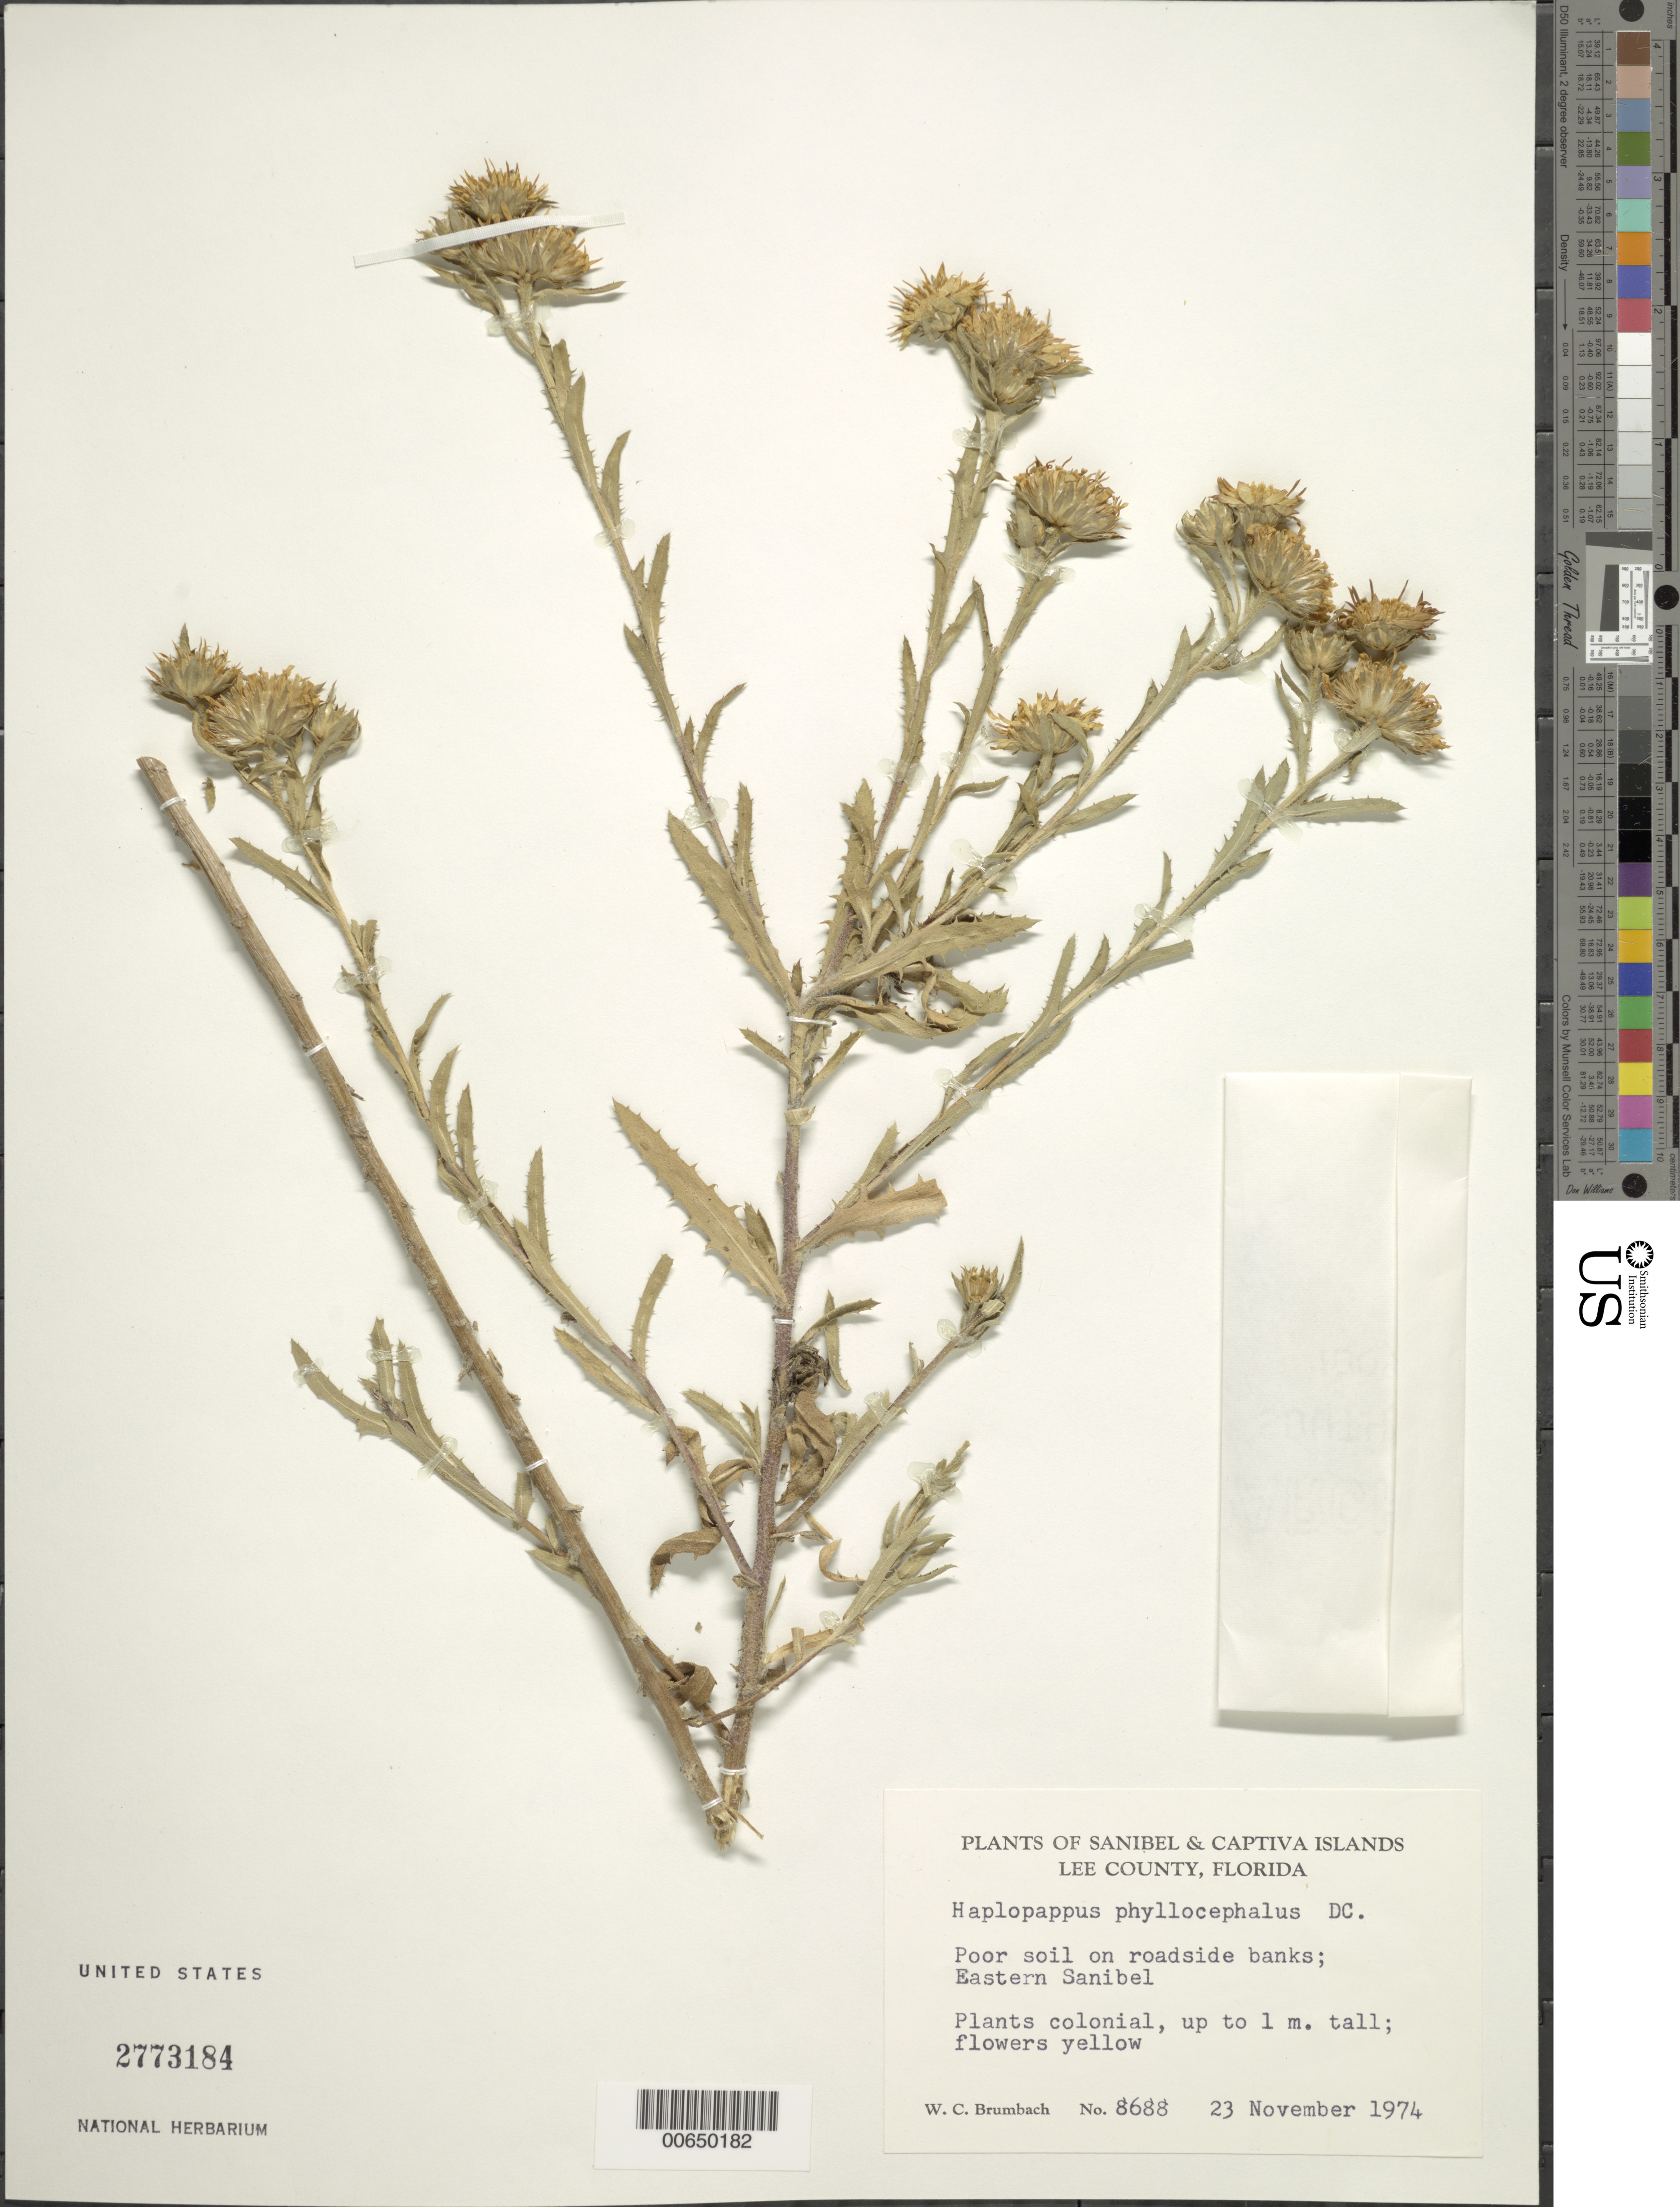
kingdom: Plantae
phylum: Tracheophyta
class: Magnoliopsida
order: Asterales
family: Asteraceae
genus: Rayjacksonia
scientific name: Rayjacksonia phyllocephala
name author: (DC.) R.L. Hartm. & M.A. Lane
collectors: W. C. Brumbach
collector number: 8688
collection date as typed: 23 Nov 1974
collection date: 1974-11-23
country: United States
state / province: Florida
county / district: Lee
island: Sanibel Island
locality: Eastern Sanibel.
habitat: Poor soil on roadside banks.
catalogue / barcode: US 2773184